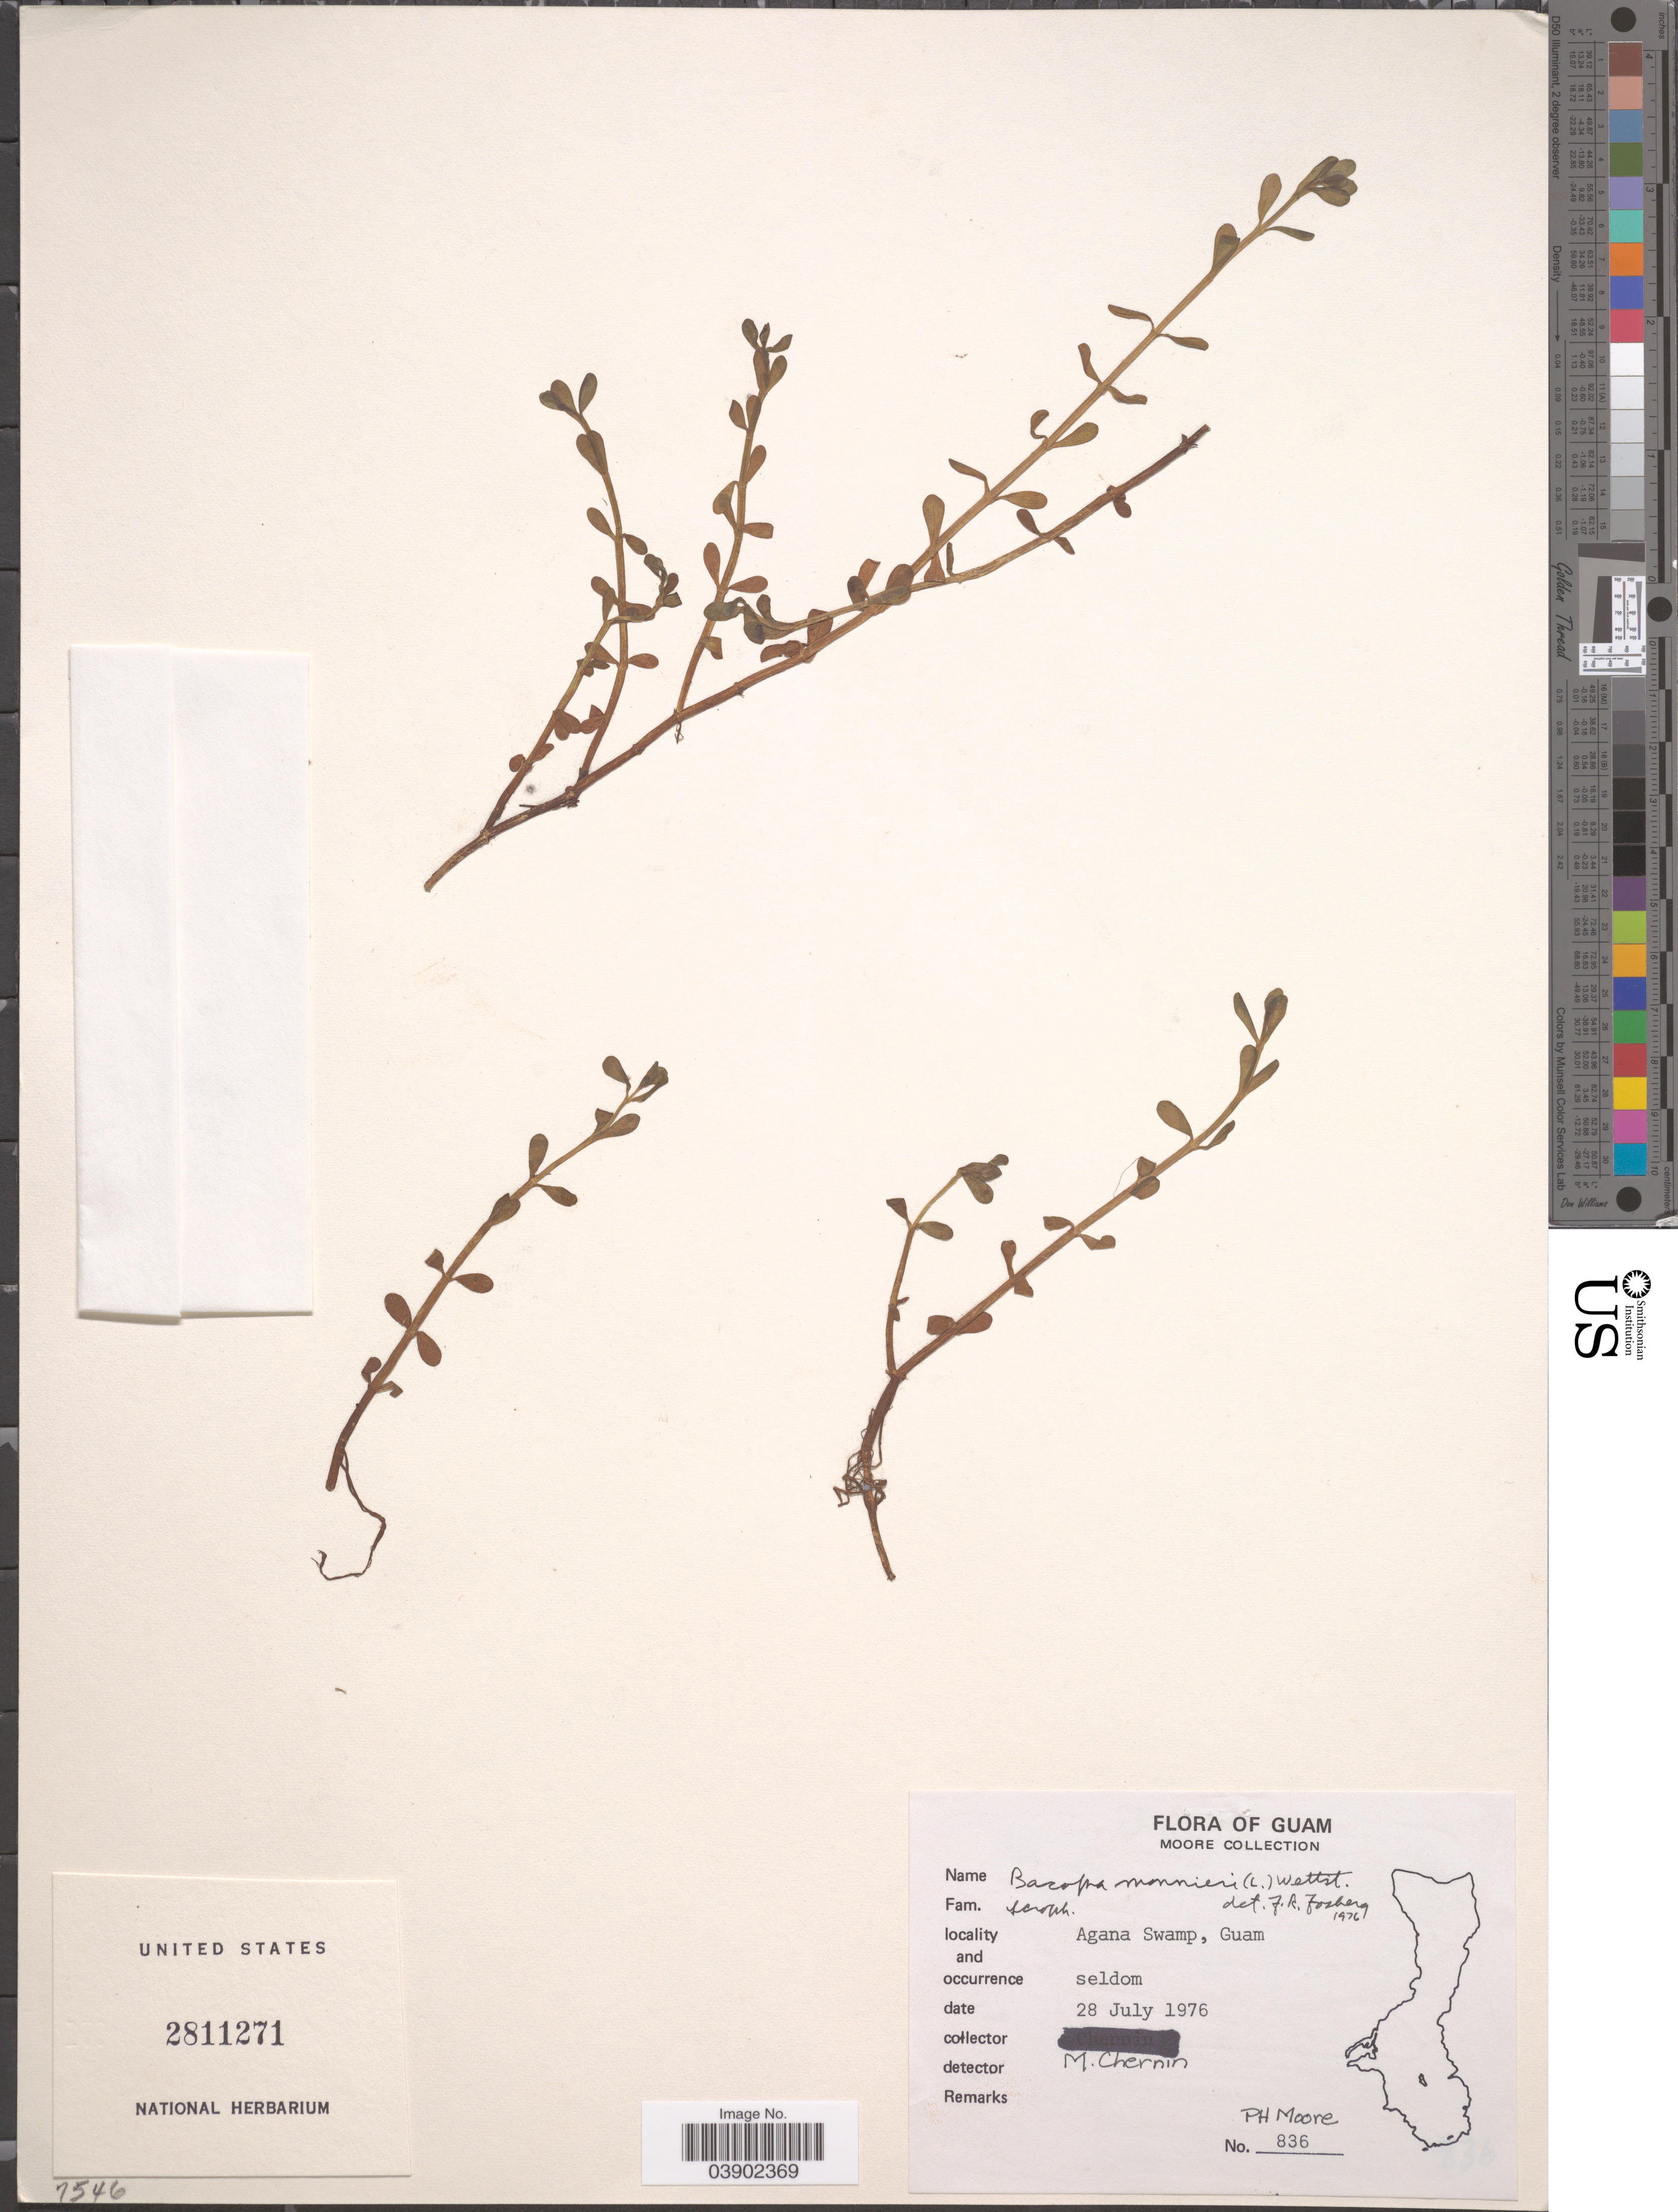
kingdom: Plantae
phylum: Tracheophyta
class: Magnoliopsida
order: Lamiales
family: Plantaginaceae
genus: Bacopa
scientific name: Bacopa monnieri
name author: (L.) Pennell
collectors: P. H. Moore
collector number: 836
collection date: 1976-07-28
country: Guam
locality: Agana Swamp.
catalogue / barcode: US 2811271